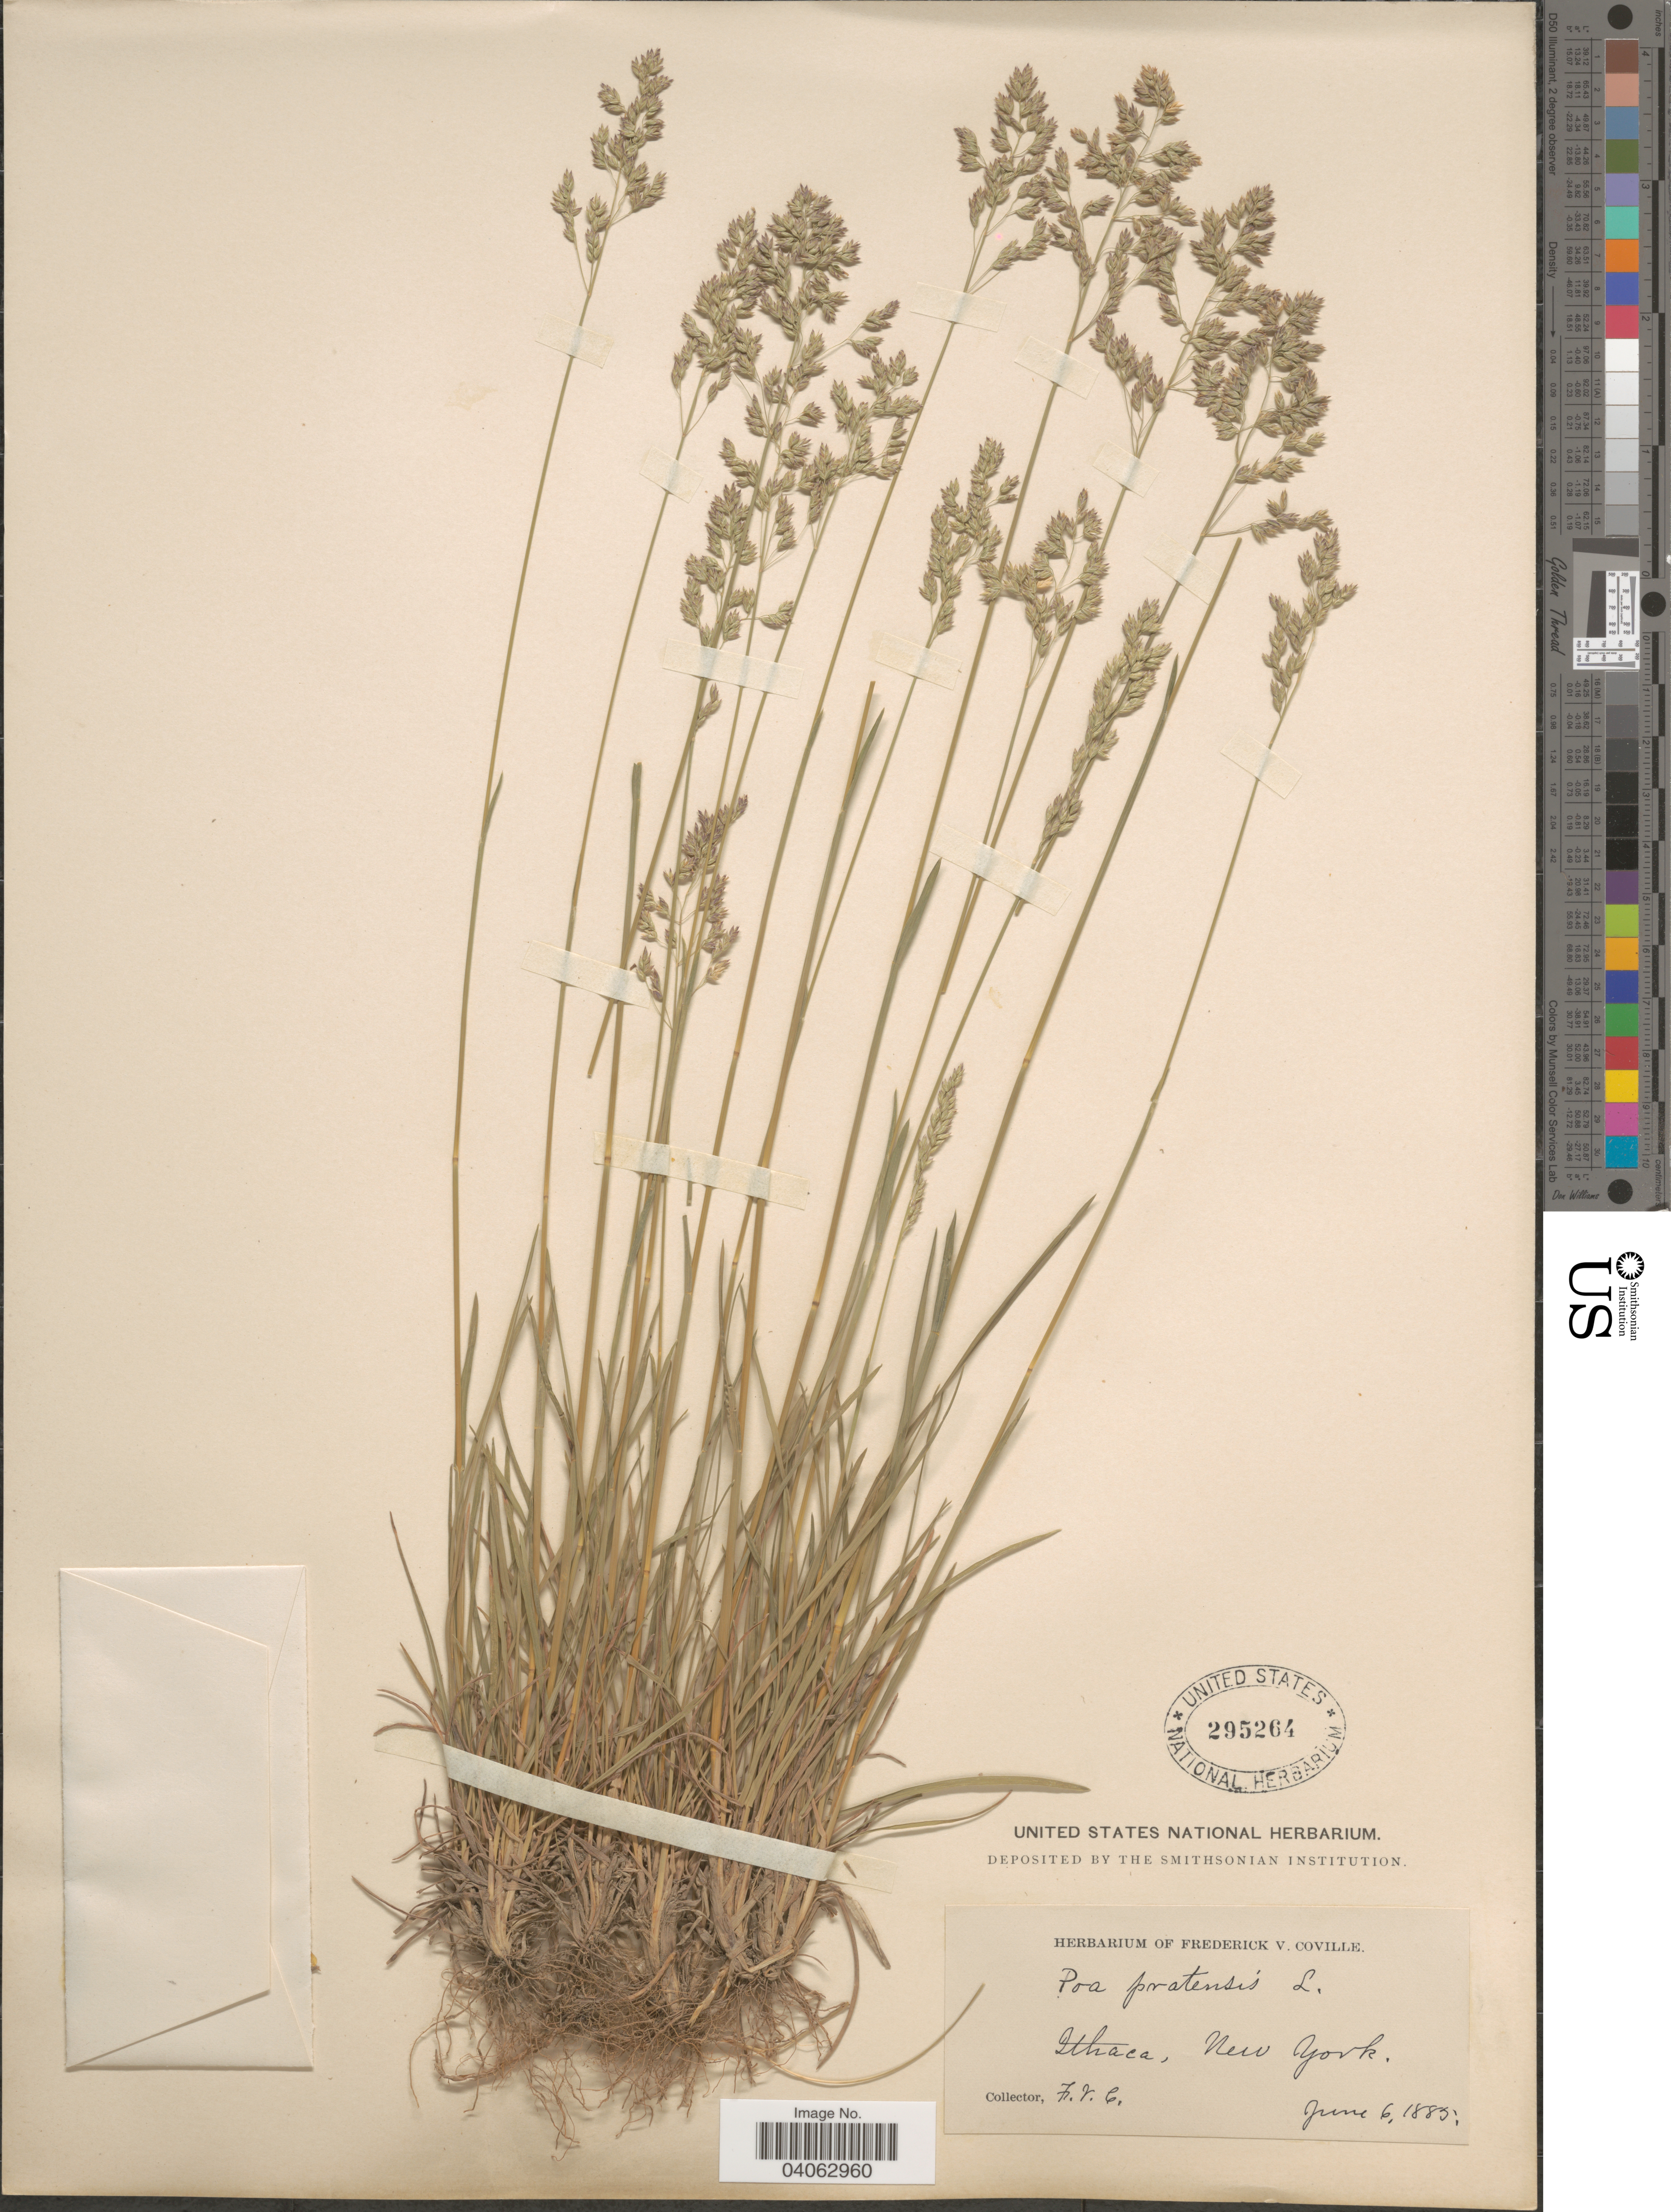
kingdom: Plantae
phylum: Tracheophyta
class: Liliopsida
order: Poales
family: Poaceae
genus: Poa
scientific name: Poa pratensis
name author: L.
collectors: F. V. Coville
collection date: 1885-06-06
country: United States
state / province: New York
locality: Ithaca.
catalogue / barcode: US 295264